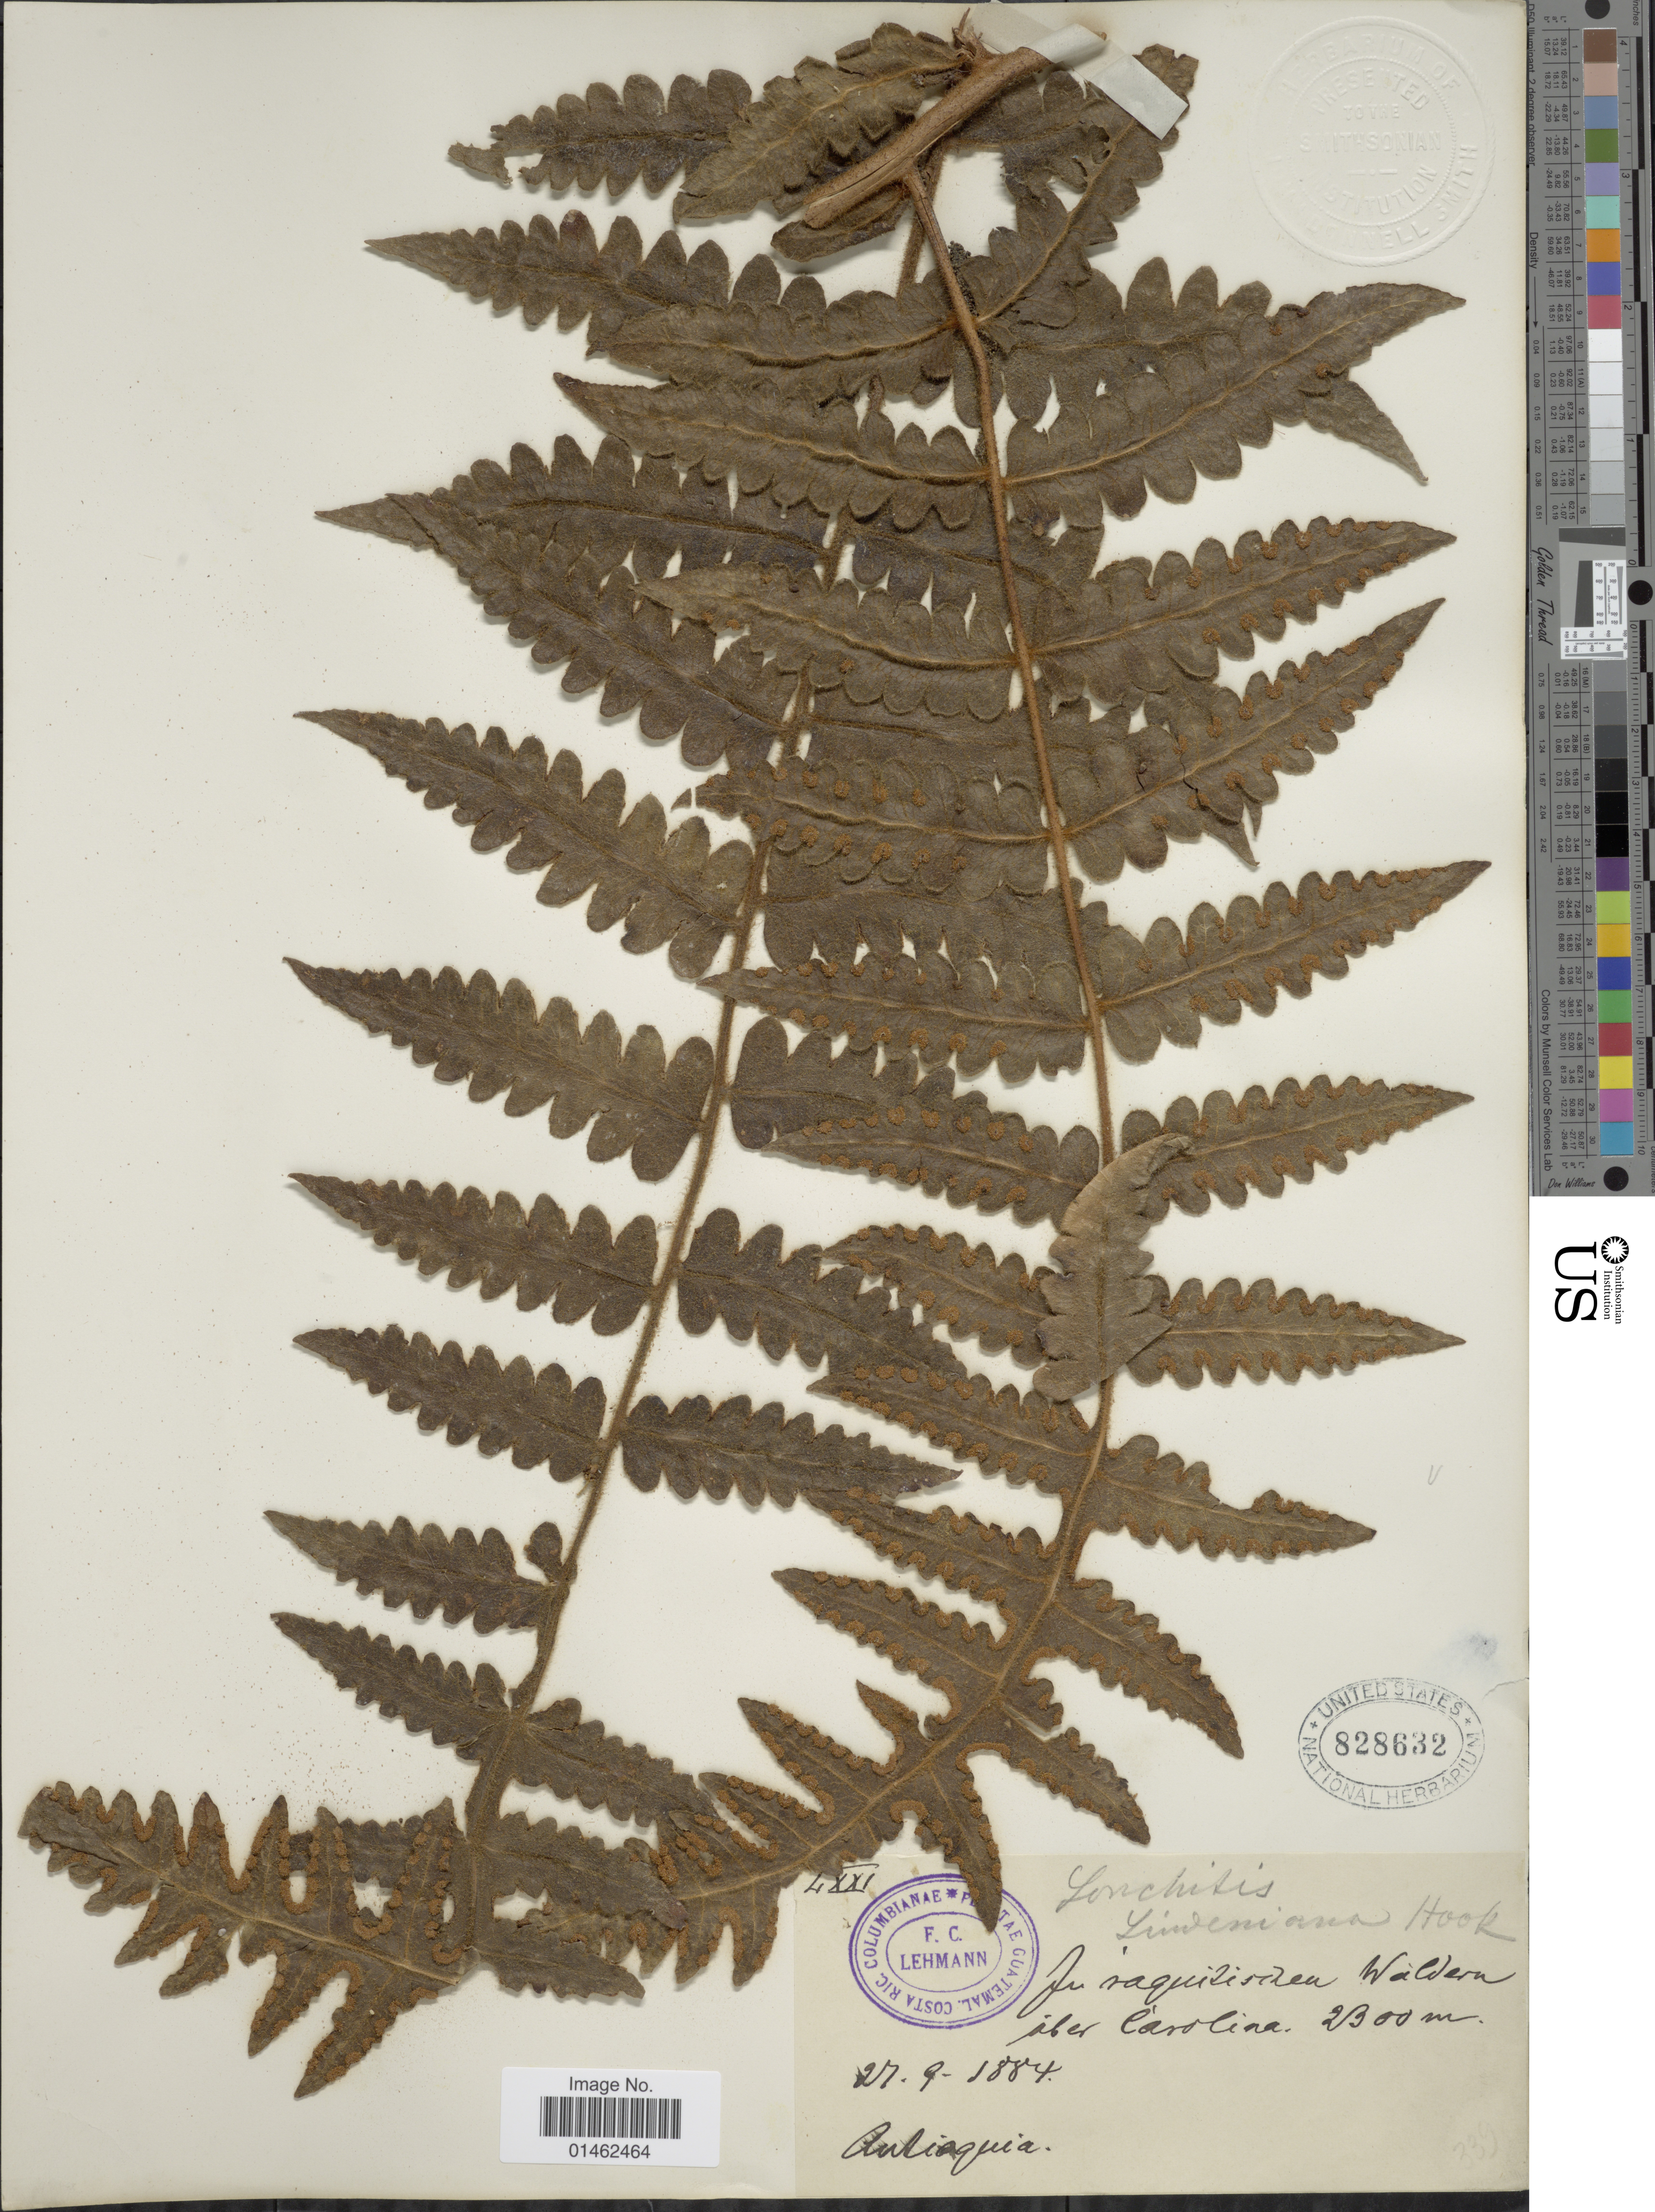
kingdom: Plantae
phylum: Tracheophyta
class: Polypodiopsida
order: Polypodiales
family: Dennstaedtiaceae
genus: Blotiella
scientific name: Blotiella lindeniana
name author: (Hook.) R.M. Tryon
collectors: F. C. Lehmann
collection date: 1884-09-27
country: Colombia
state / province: Antioquia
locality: Carolina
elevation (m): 2300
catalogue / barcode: US 828632